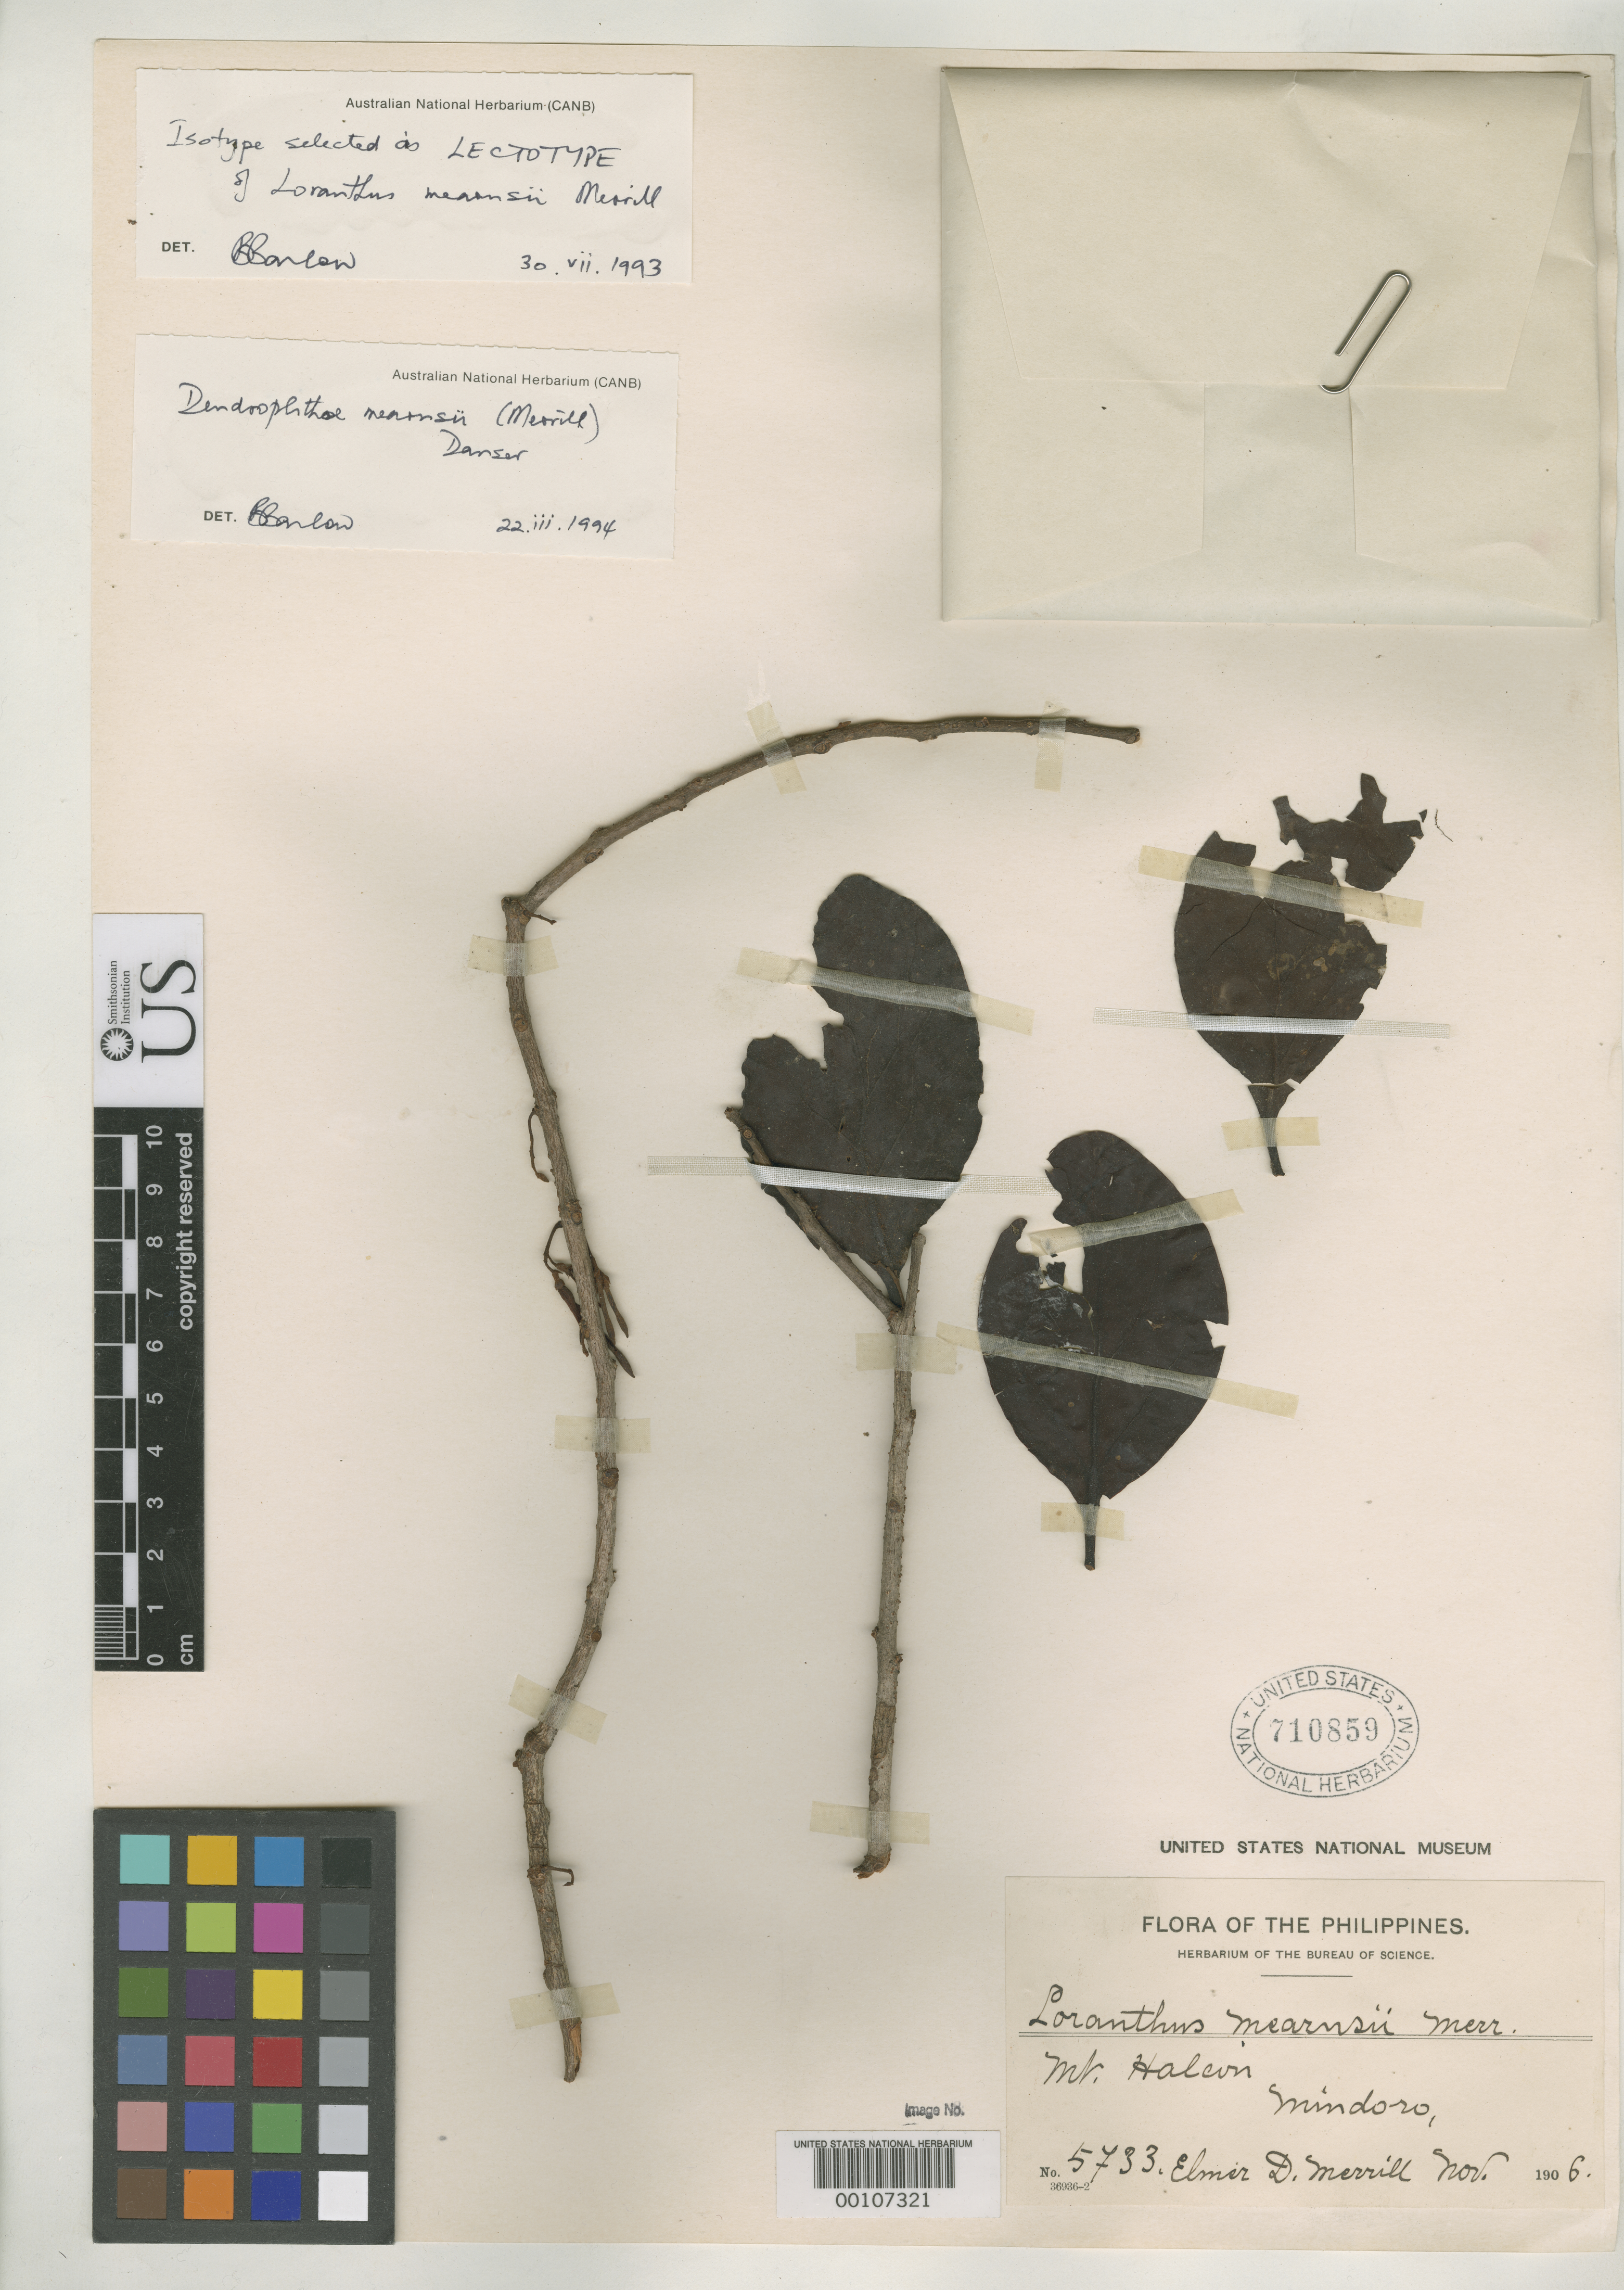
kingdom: Plantae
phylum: Tracheophyta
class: Magnoliopsida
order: Santalales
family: Loranthaceae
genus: Loranthus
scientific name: Loranthus mearnsii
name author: Merr.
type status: Isotype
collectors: E. D. Merrill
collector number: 5733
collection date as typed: Nov 1906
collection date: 1906-11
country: Philippines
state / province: Mimaropa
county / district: Mindoro Oriental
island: Mindoro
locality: Mt. Halcon, Mindoro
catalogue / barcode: US 710859